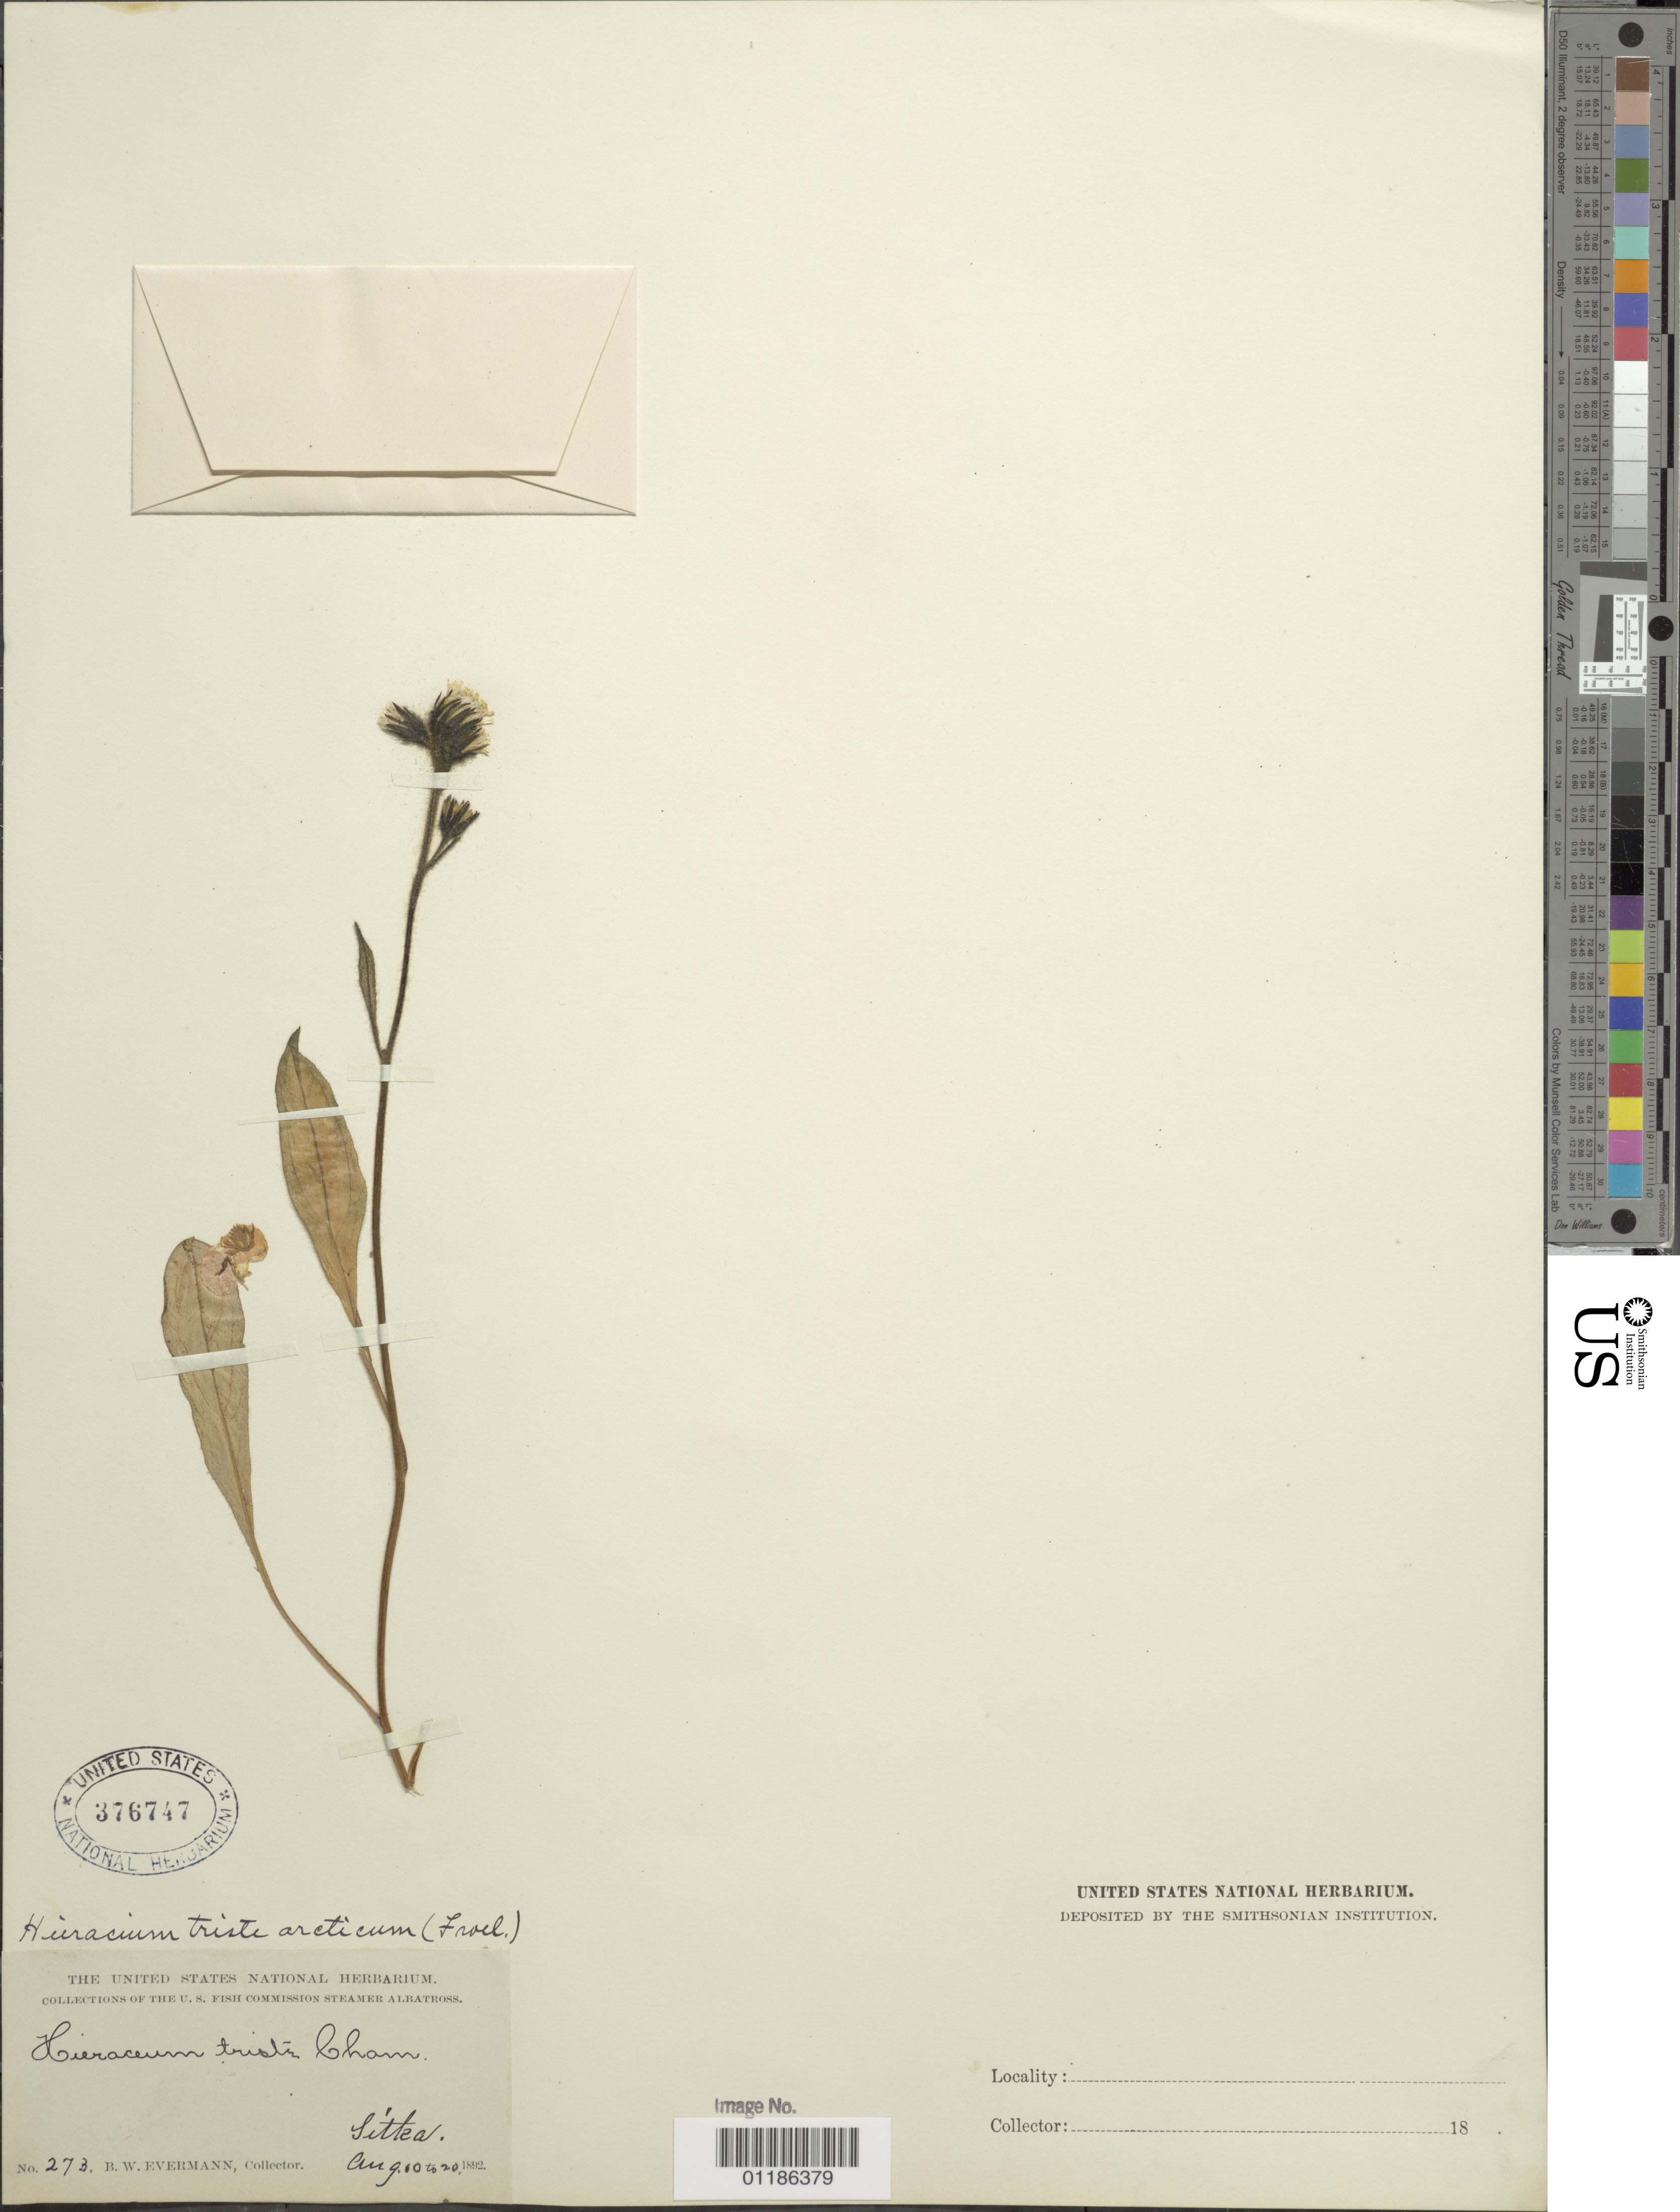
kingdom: Plantae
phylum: Tracheophyta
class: Magnoliopsida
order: Asterales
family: Asteraceae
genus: Hieracium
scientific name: Hieracium triste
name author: Willd. ex Spreng.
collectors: B. W. Evermann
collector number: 273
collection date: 1892-08-10/1892-08-20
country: United States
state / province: Alaska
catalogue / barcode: US 376747